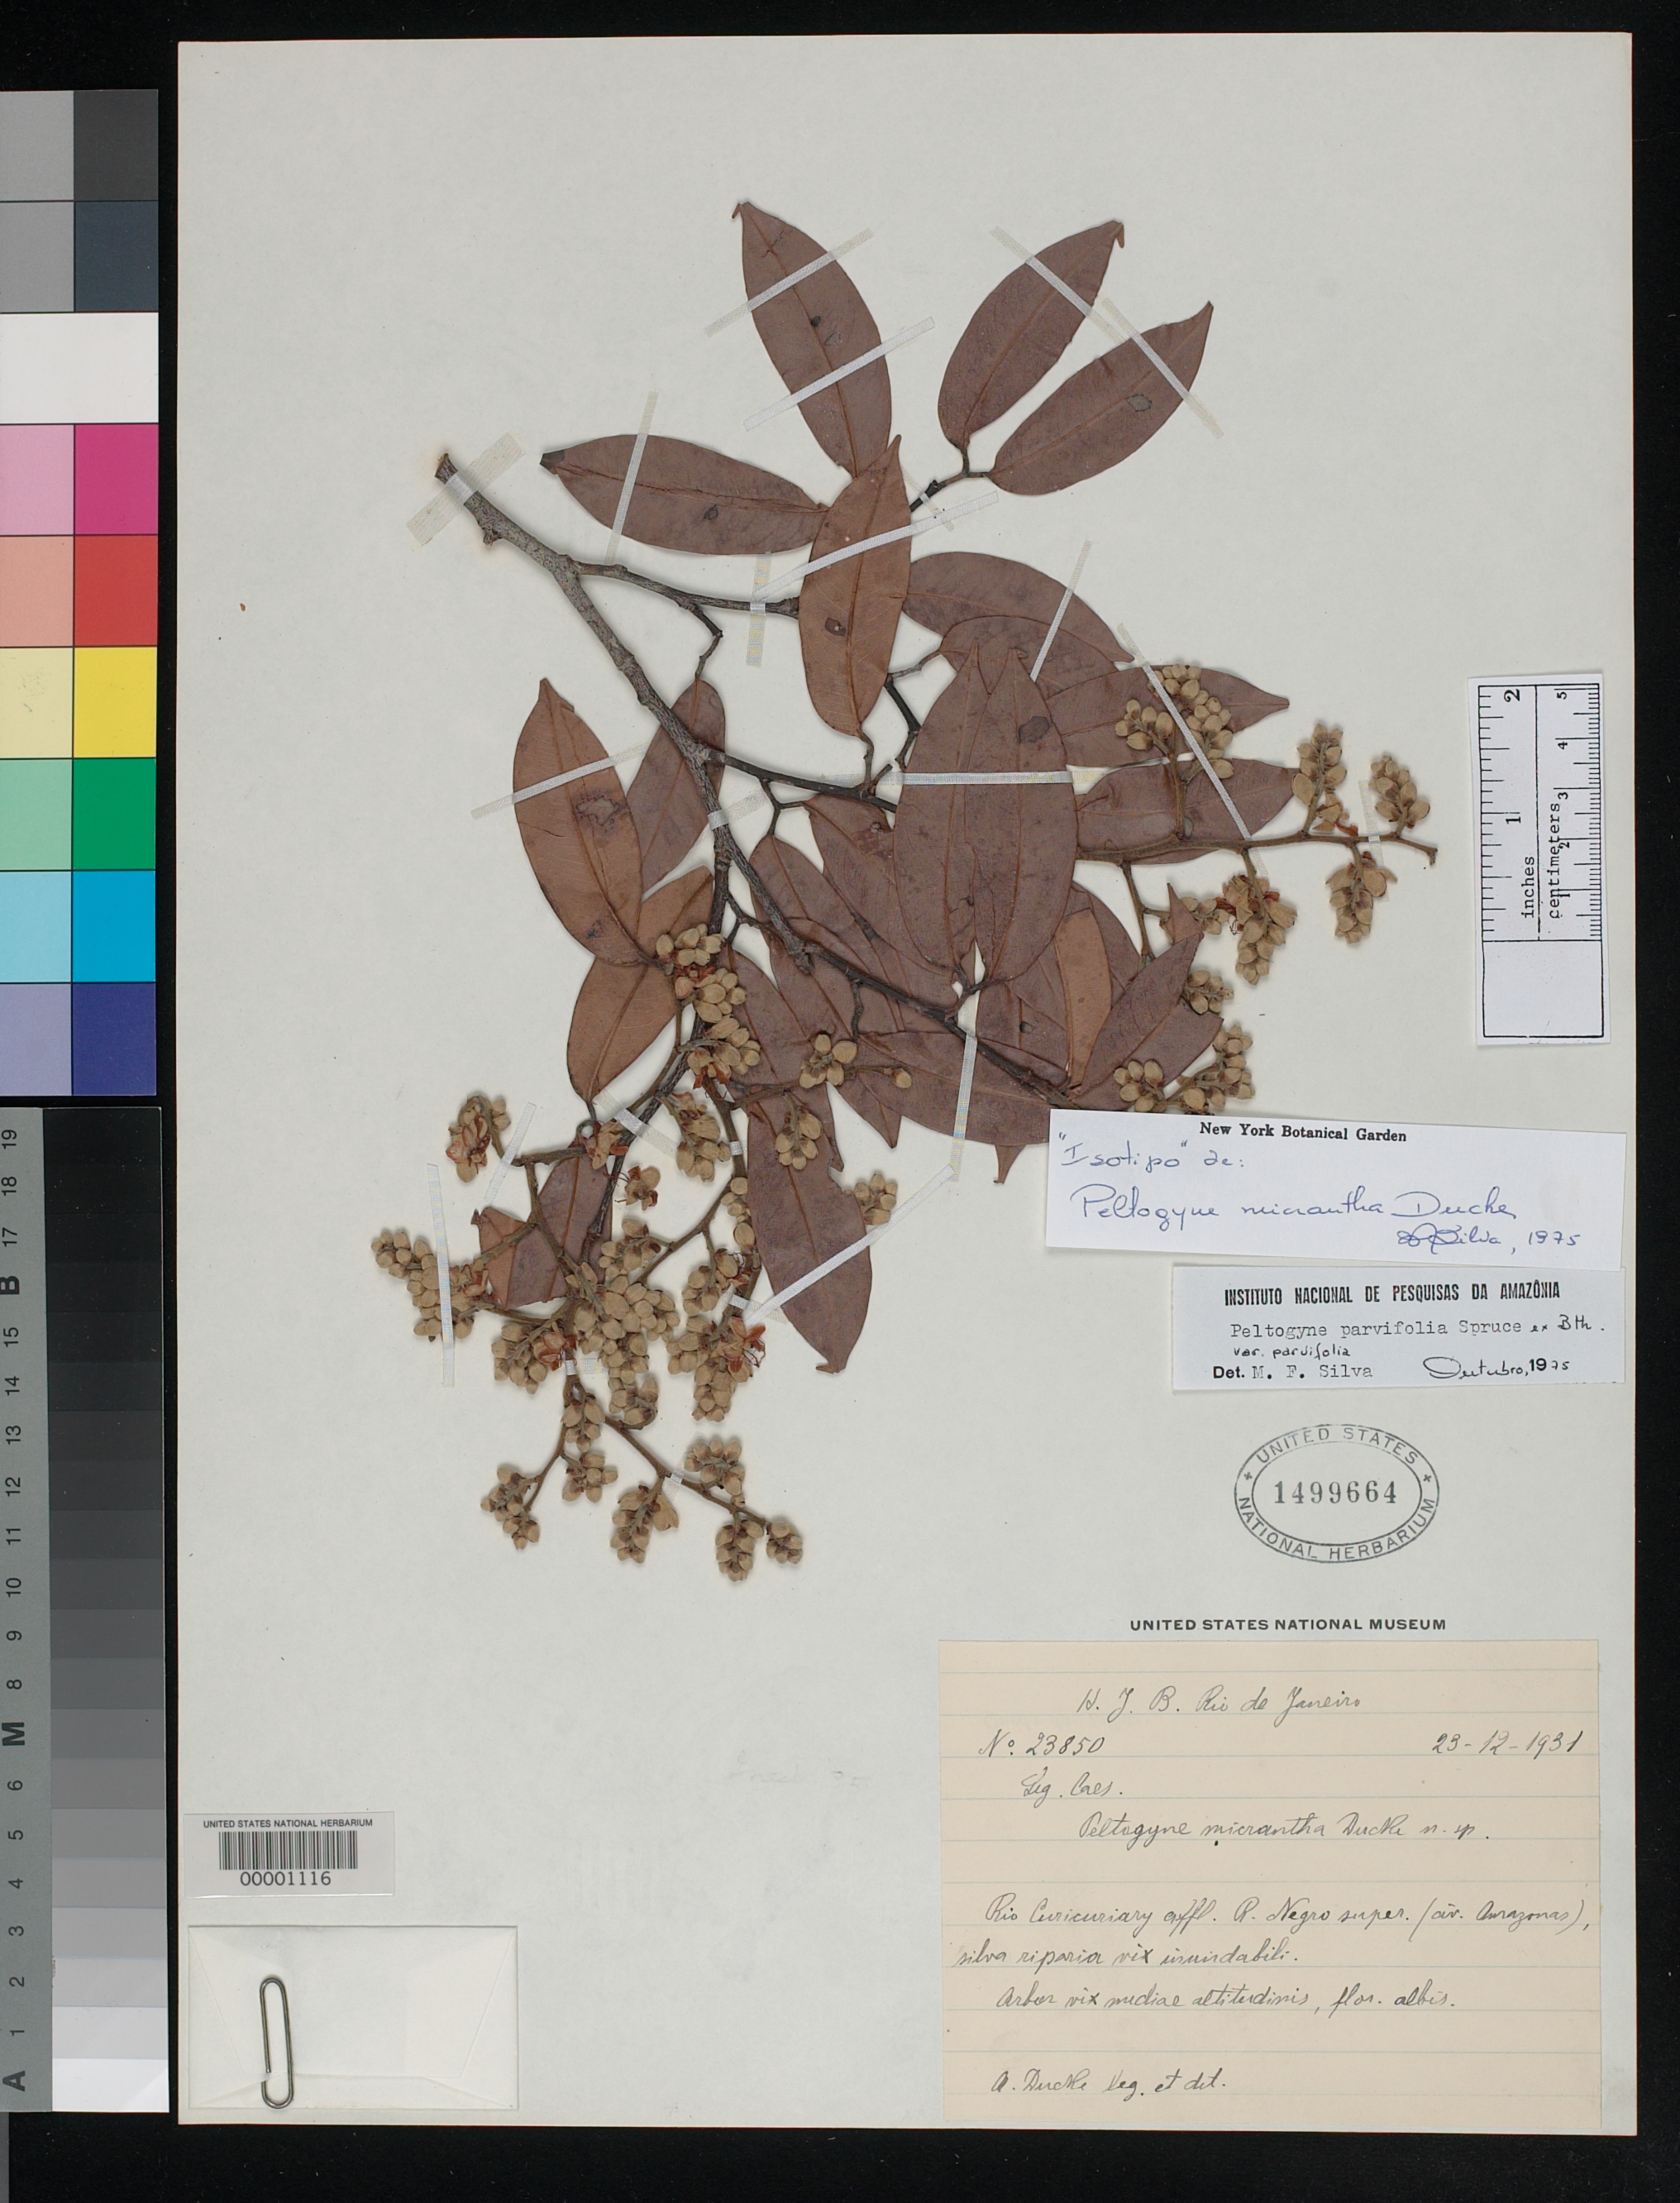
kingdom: Plantae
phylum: Tracheophyta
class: Magnoliopsida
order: Fabales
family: Fabaceae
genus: Peltogyne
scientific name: Peltogyne micrantha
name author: Ducke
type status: Syntype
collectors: A. Ducke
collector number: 23850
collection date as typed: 23 Dec 1931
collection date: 1931-12-23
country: Brazil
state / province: Amazonas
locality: Rio Curicuriary.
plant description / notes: Annotated as "Isotipo" by Silva (1975).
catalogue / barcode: US 1499664